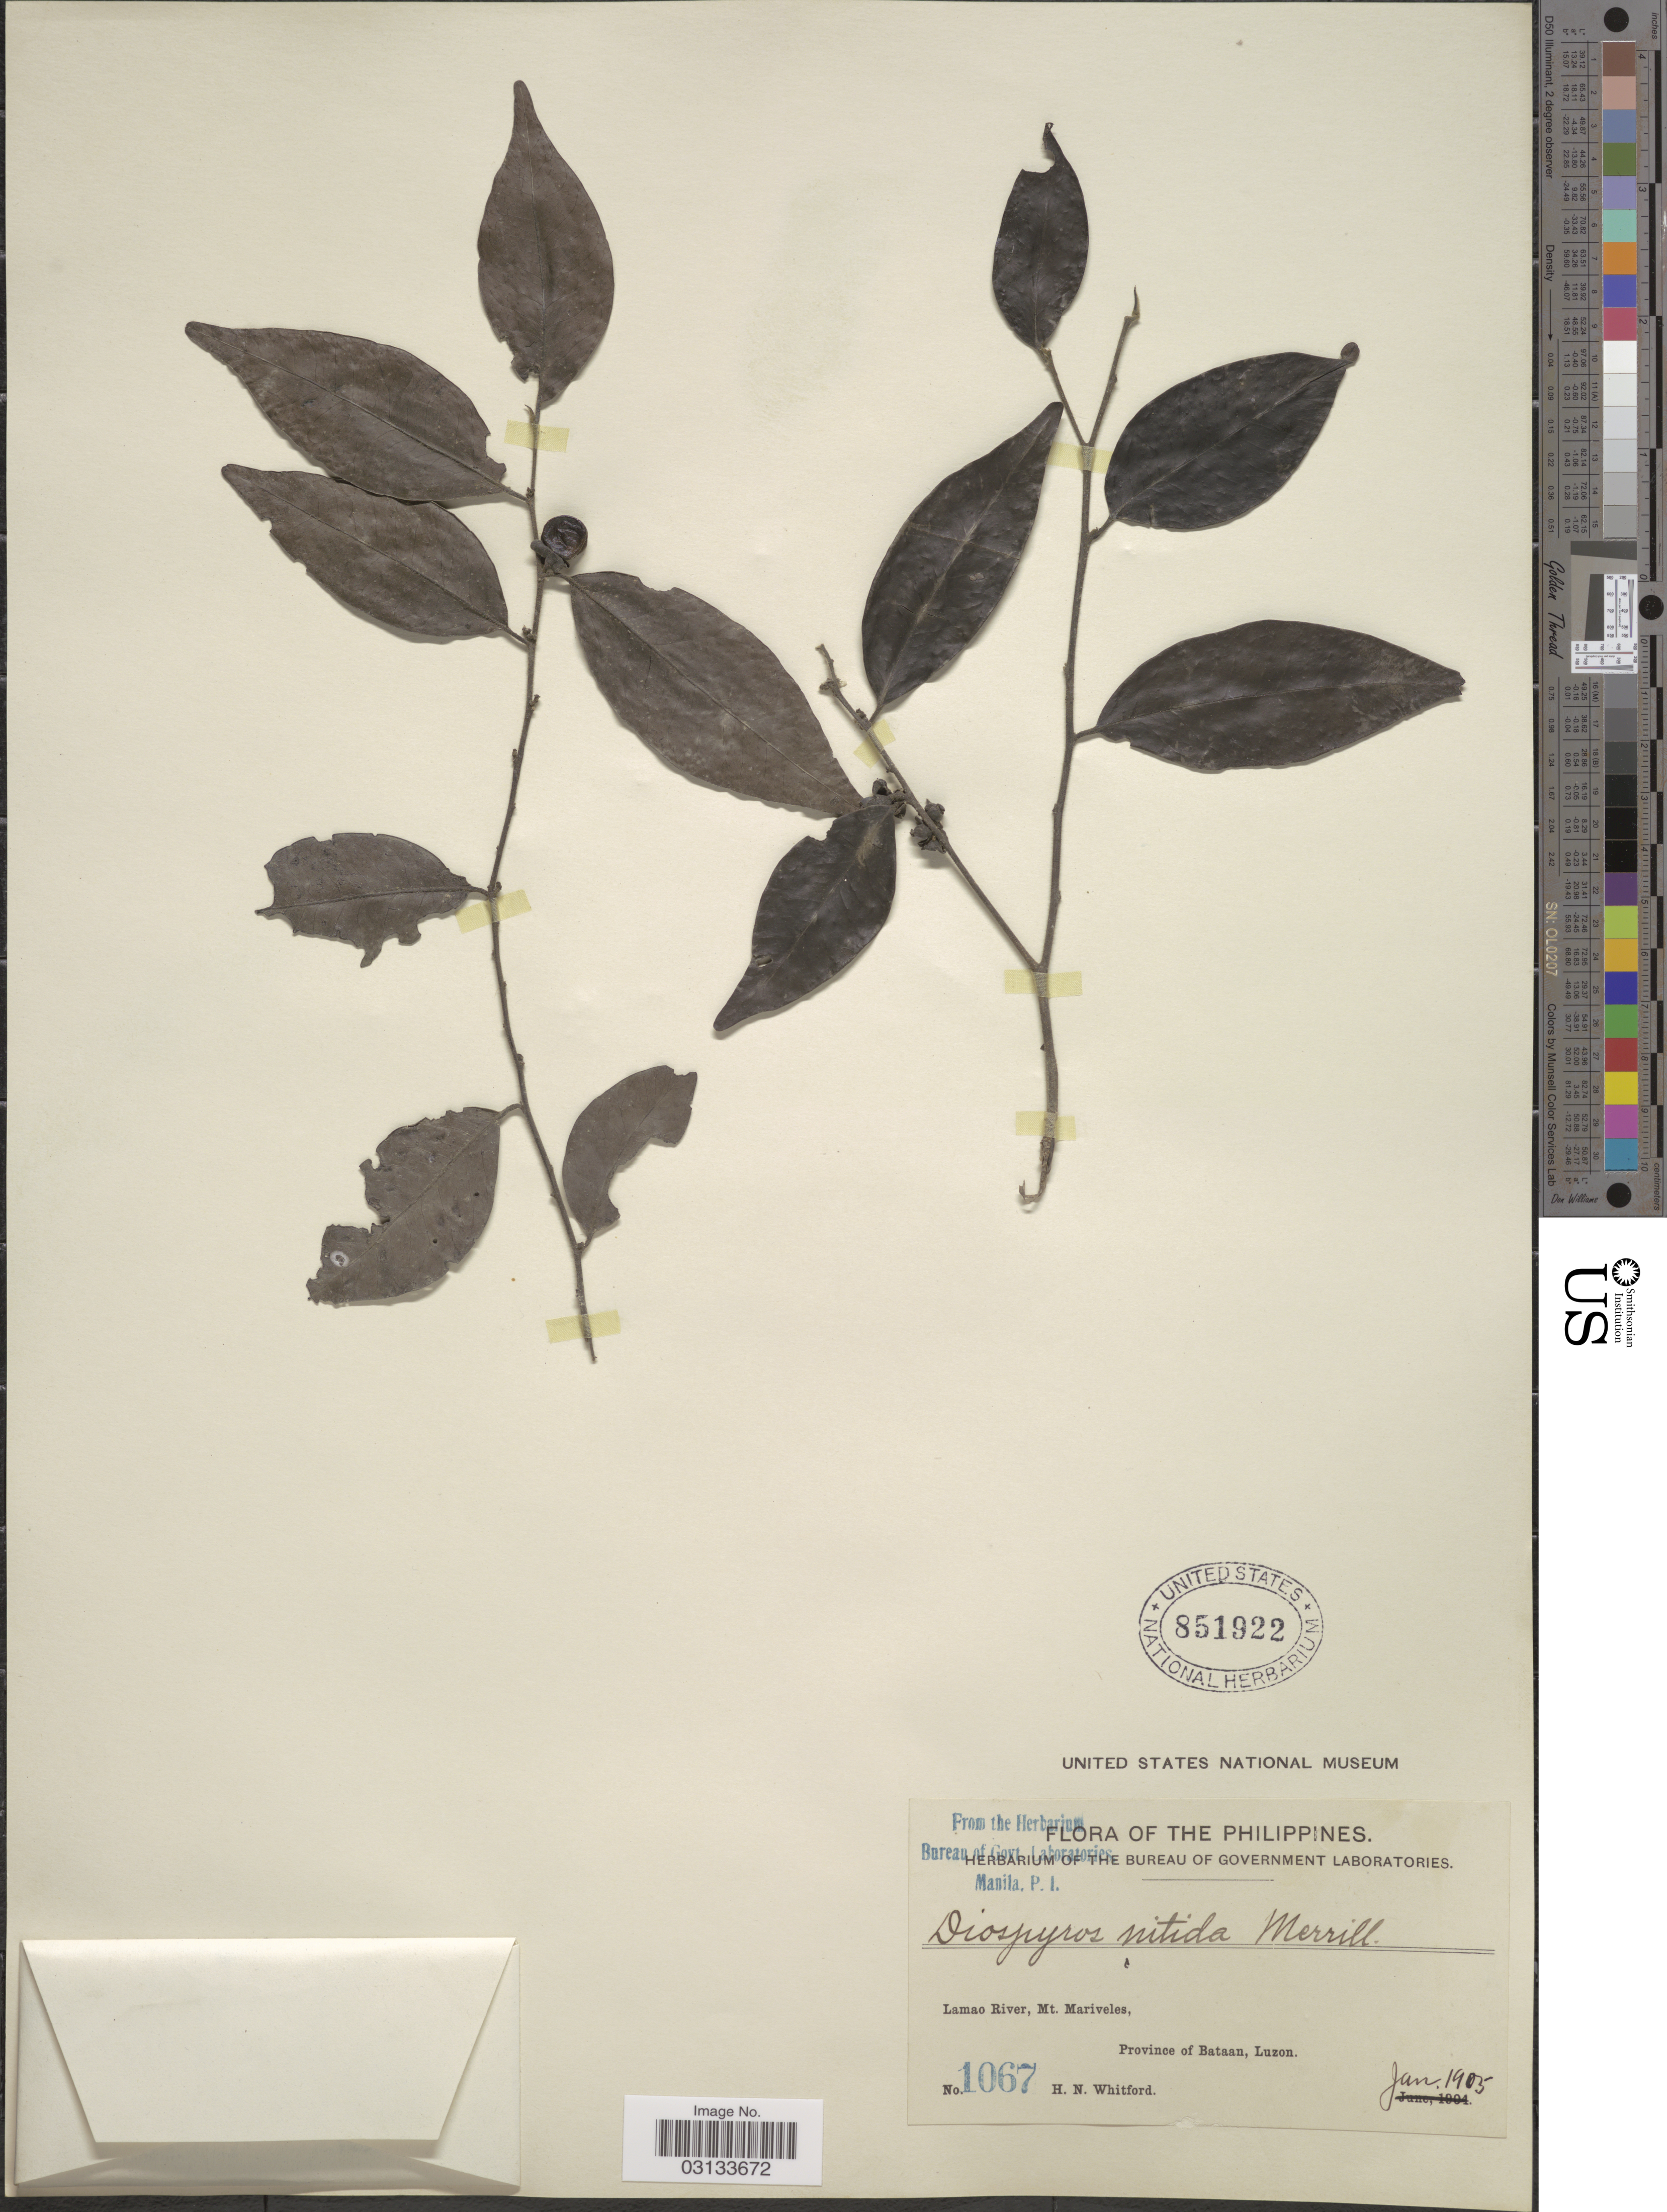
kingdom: Plantae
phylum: Tracheophyta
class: Magnoliopsida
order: Ericales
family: Ebenaceae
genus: Diospyros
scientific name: Diospyros nitida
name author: Merr.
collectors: H. N. Whitford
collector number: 1067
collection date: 1905-01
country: Philippines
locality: Lamao River, Mt. Mariveles, Province of Bataan, Luzon.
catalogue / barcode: US 851922